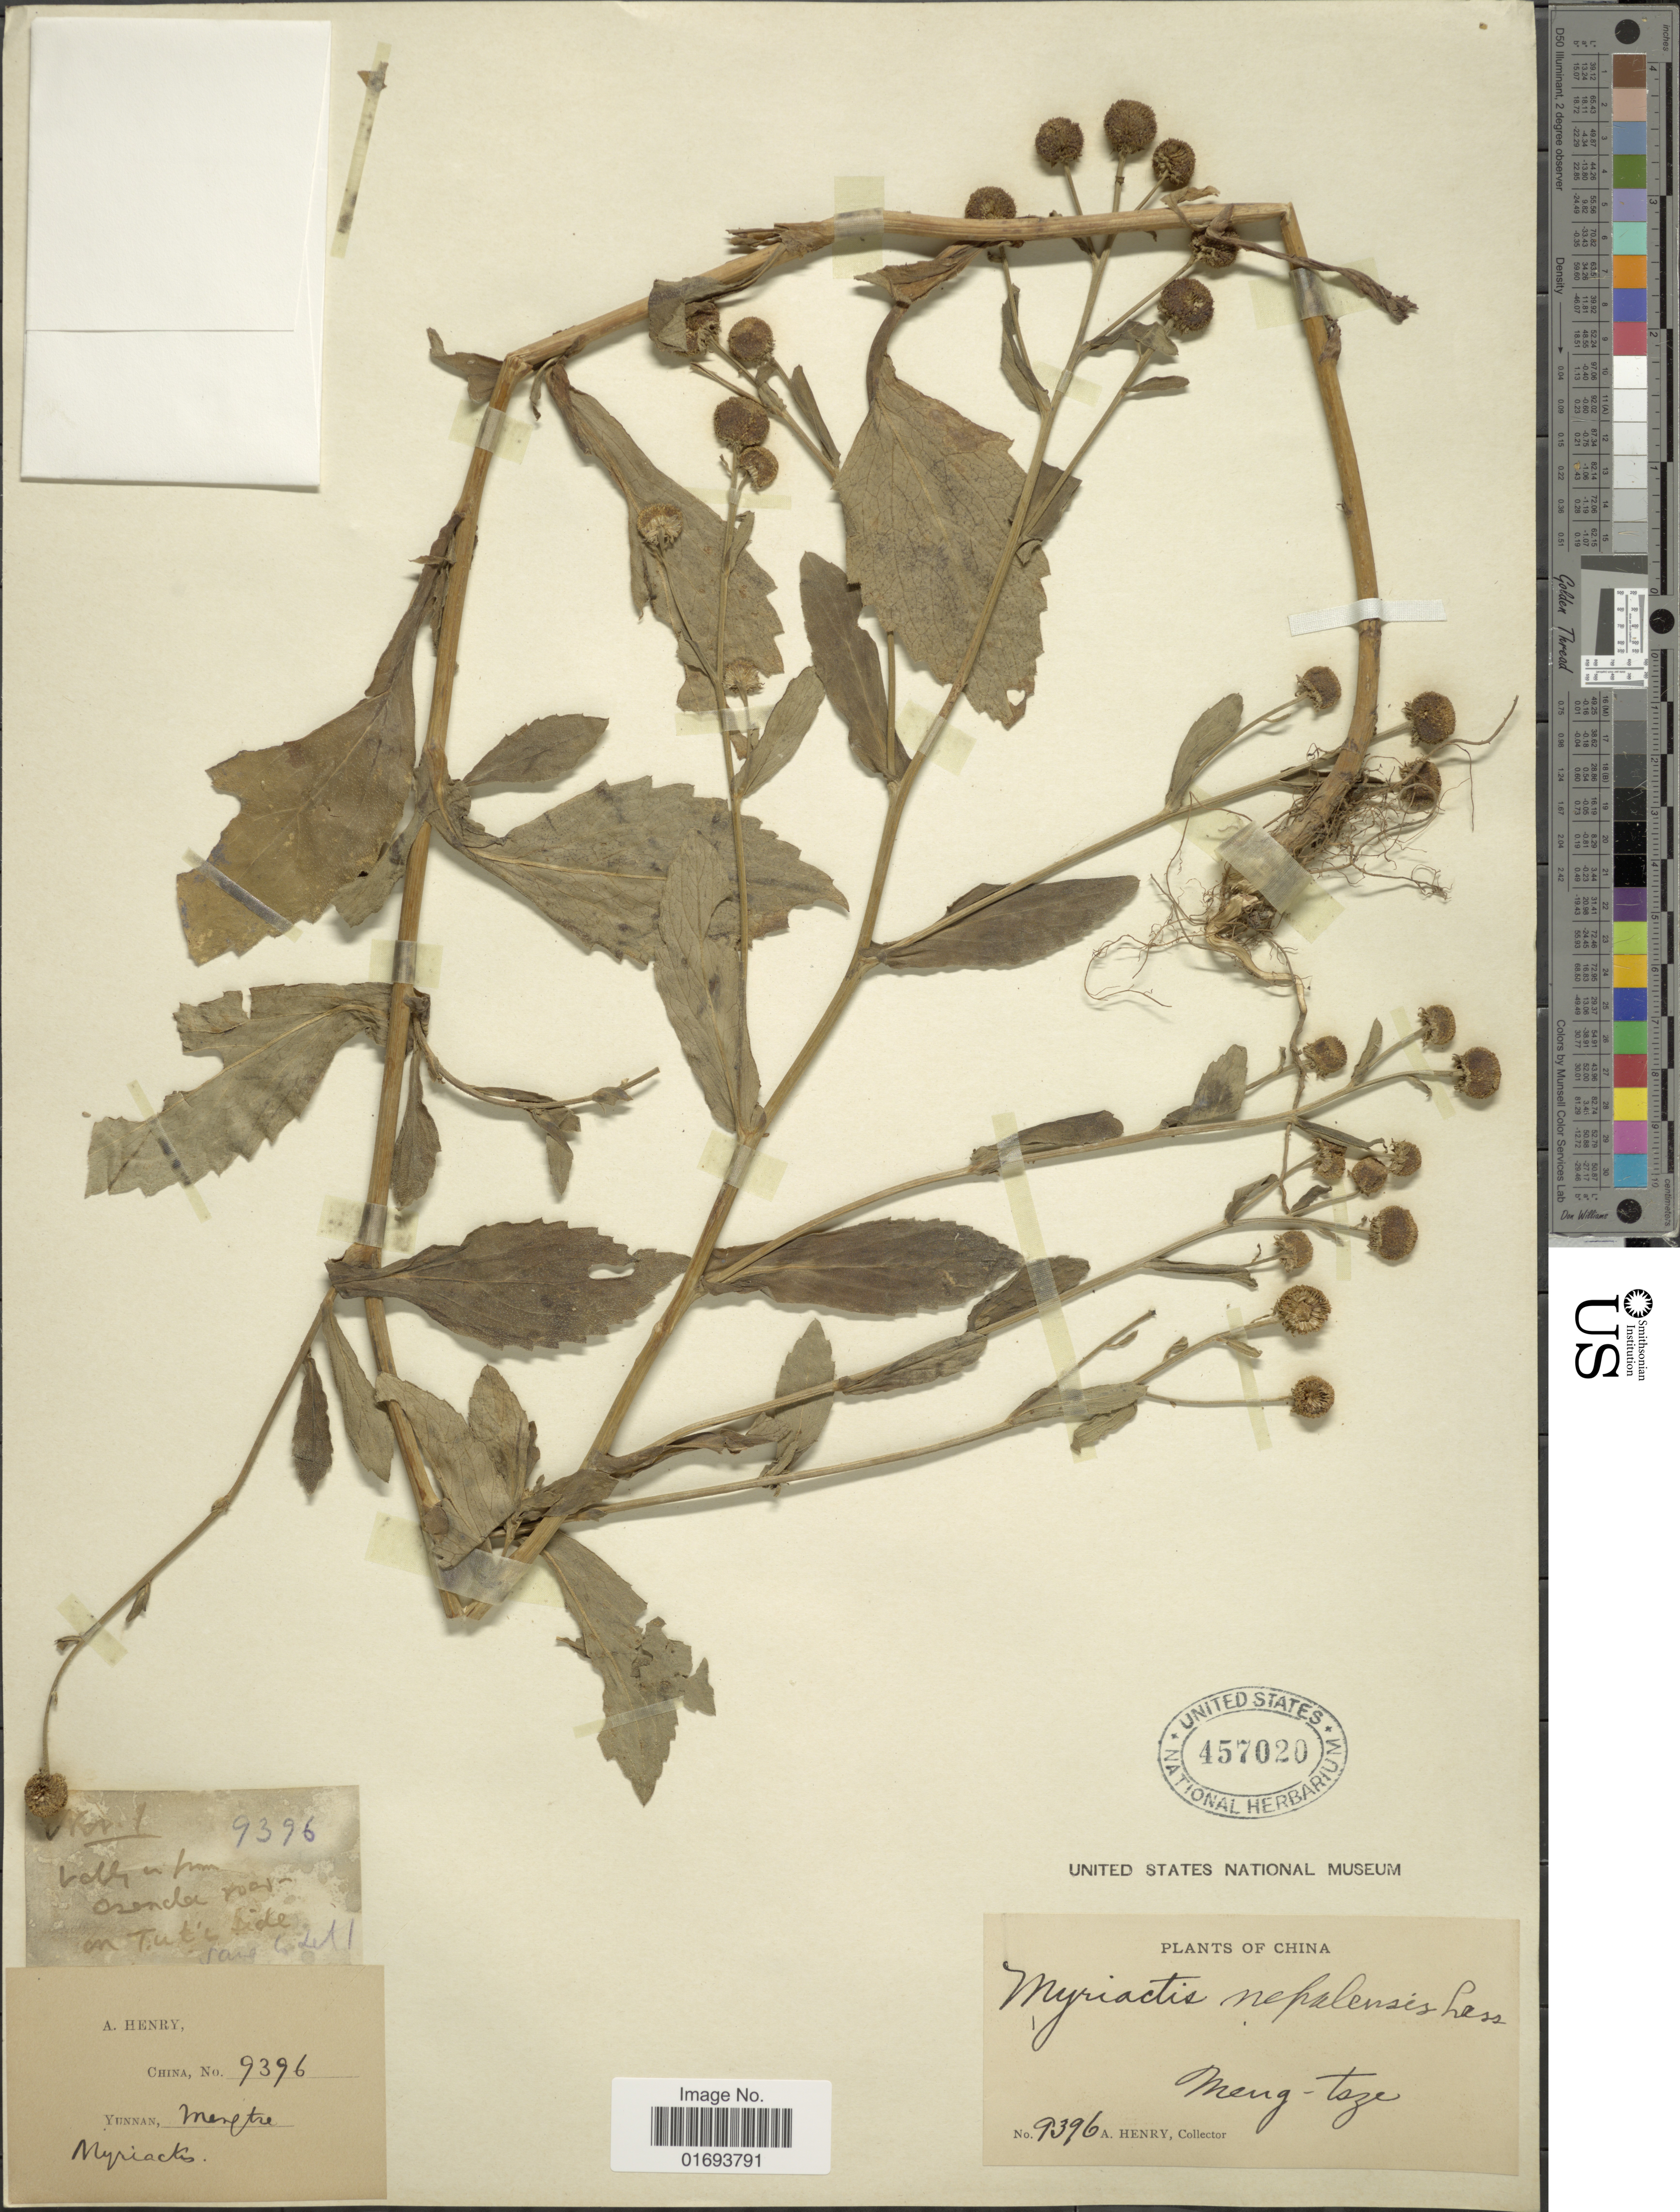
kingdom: Plantae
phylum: Tracheophyta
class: Magnoliopsida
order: Asterales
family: Asteraceae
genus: Myriactis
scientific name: Myriactis nepalensis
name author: Less.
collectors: A. Henry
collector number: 9396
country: China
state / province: Yunnan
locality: Yunnan, Meng-tze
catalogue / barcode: US 457020